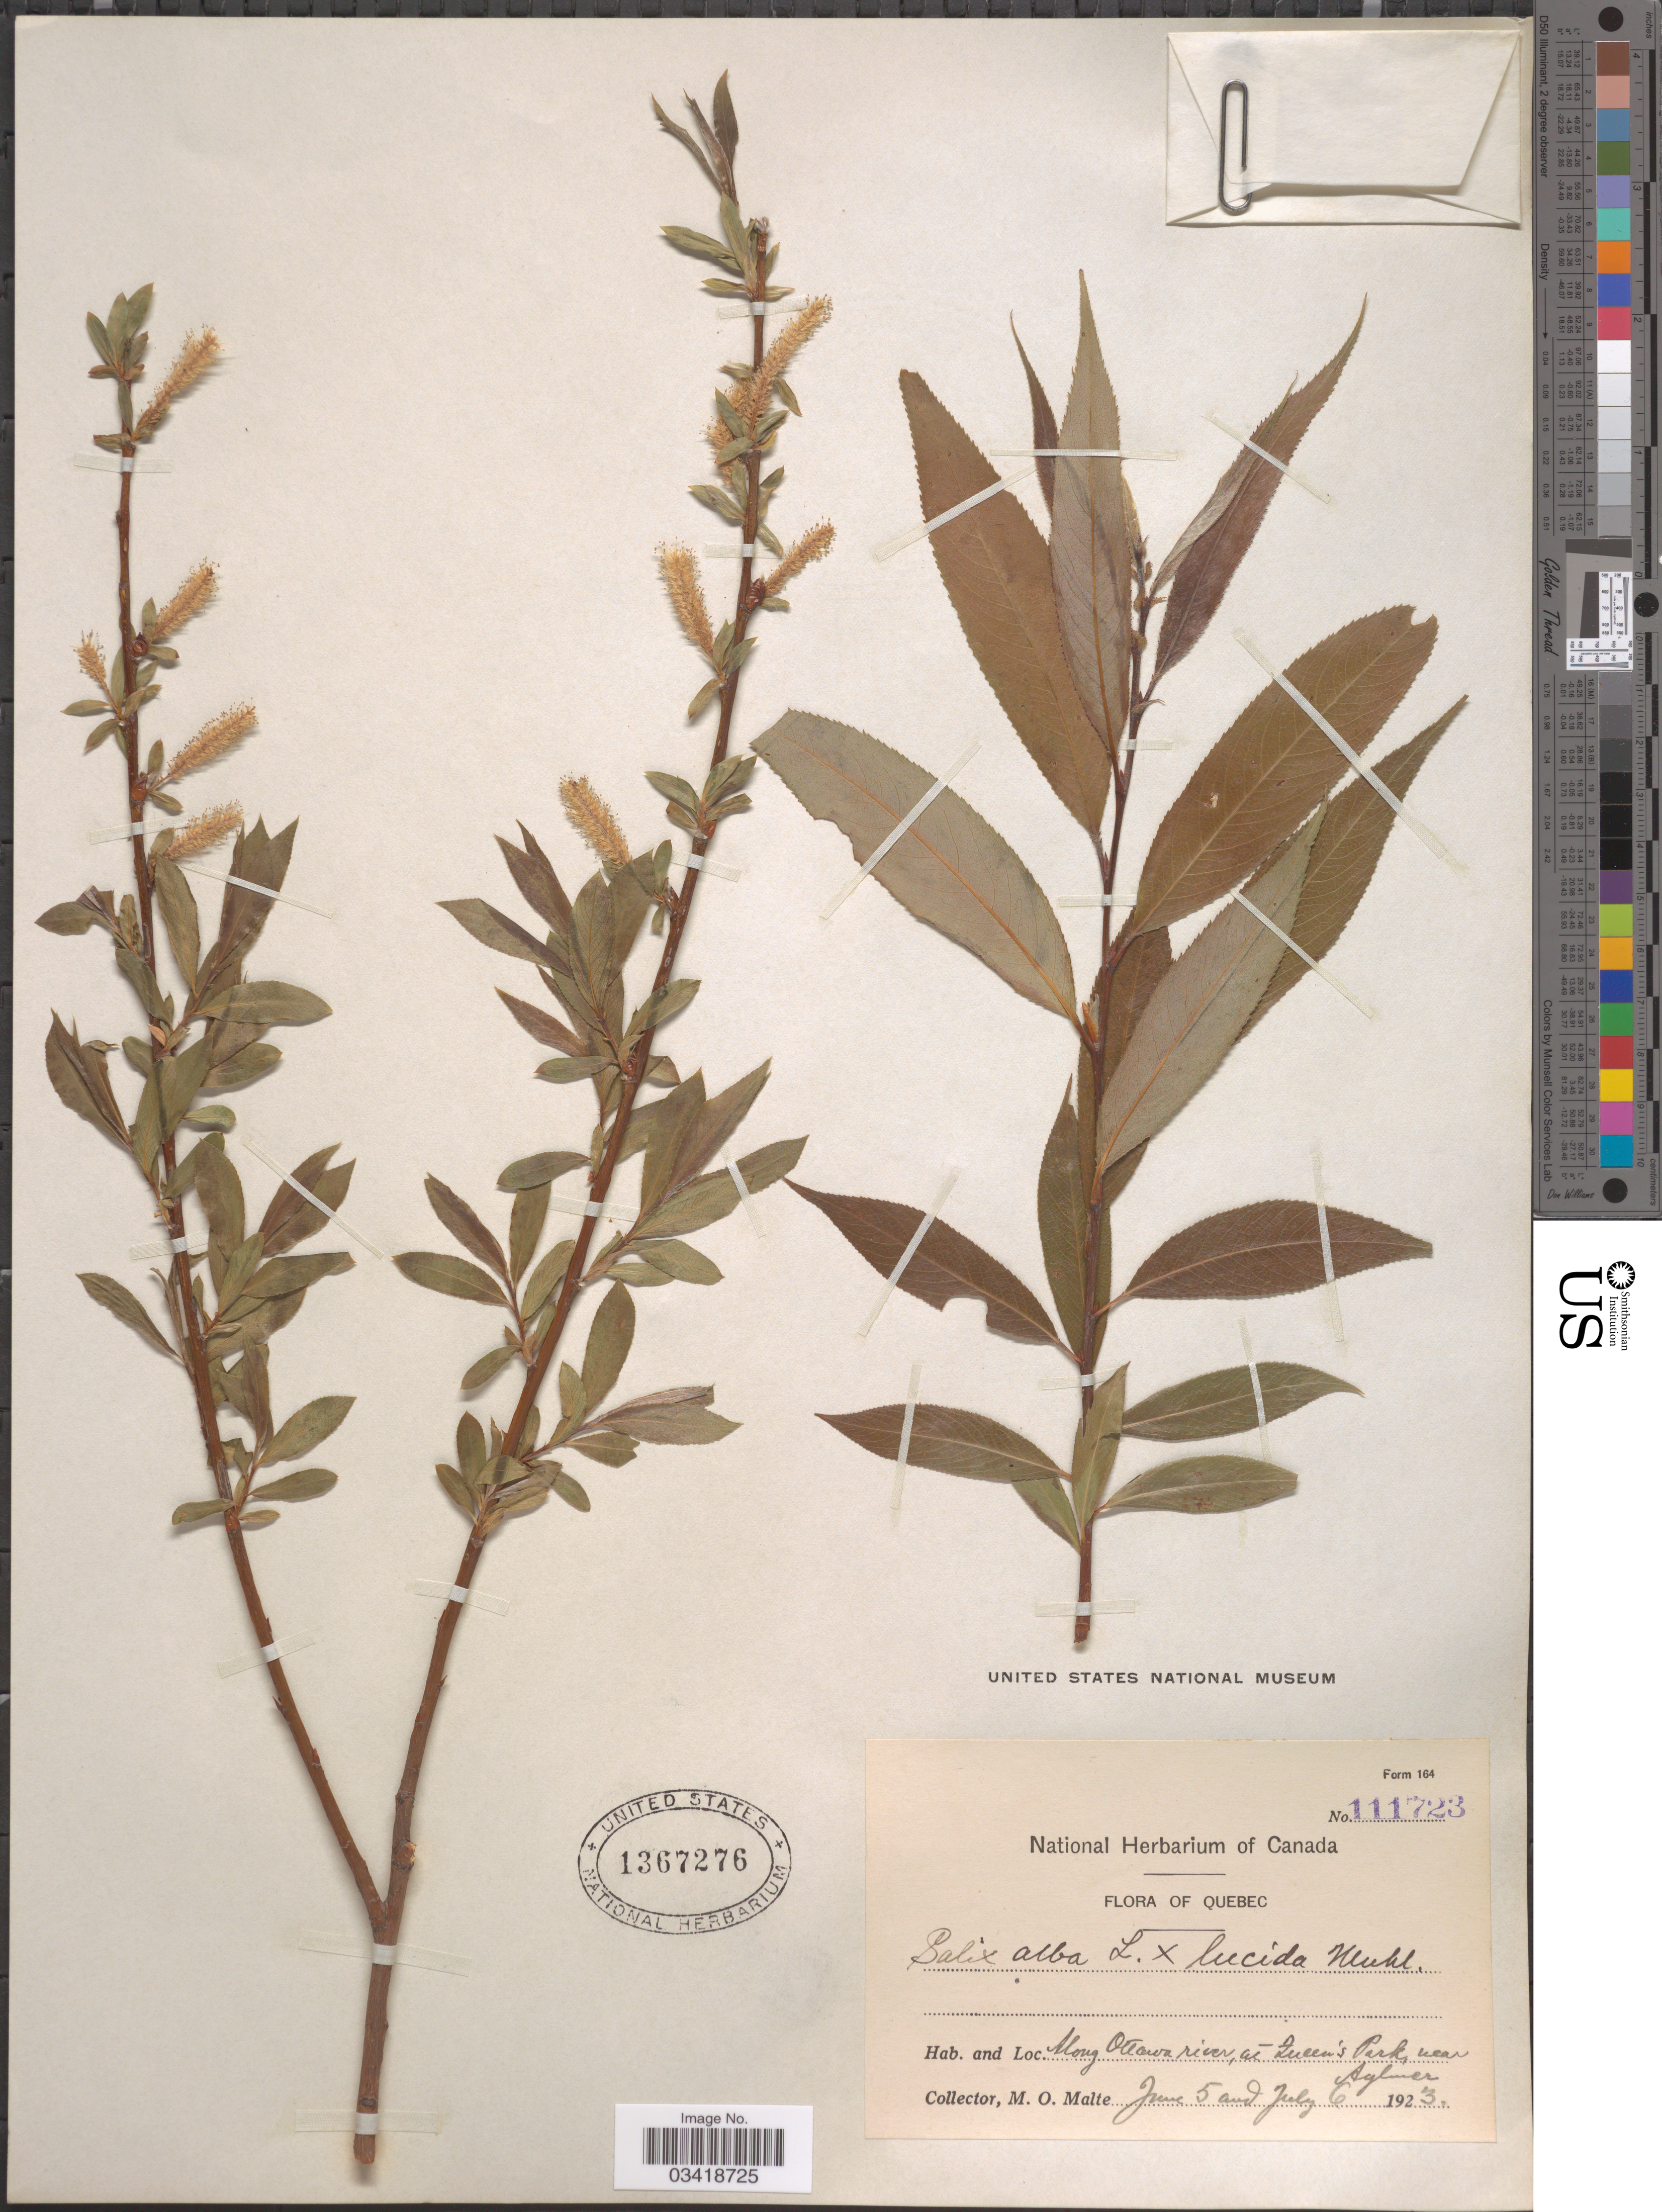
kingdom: Plantae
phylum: Tracheophyta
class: Magnoliopsida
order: Malpighiales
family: Salicaceae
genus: Salix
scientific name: Salix alba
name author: L.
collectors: M. O. Malte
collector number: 111723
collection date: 1923-06-05/1923-07-06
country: Canada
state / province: Quebec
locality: Along Ottawa river, at Queen's Park, near Aylmer.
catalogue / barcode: US 1367276